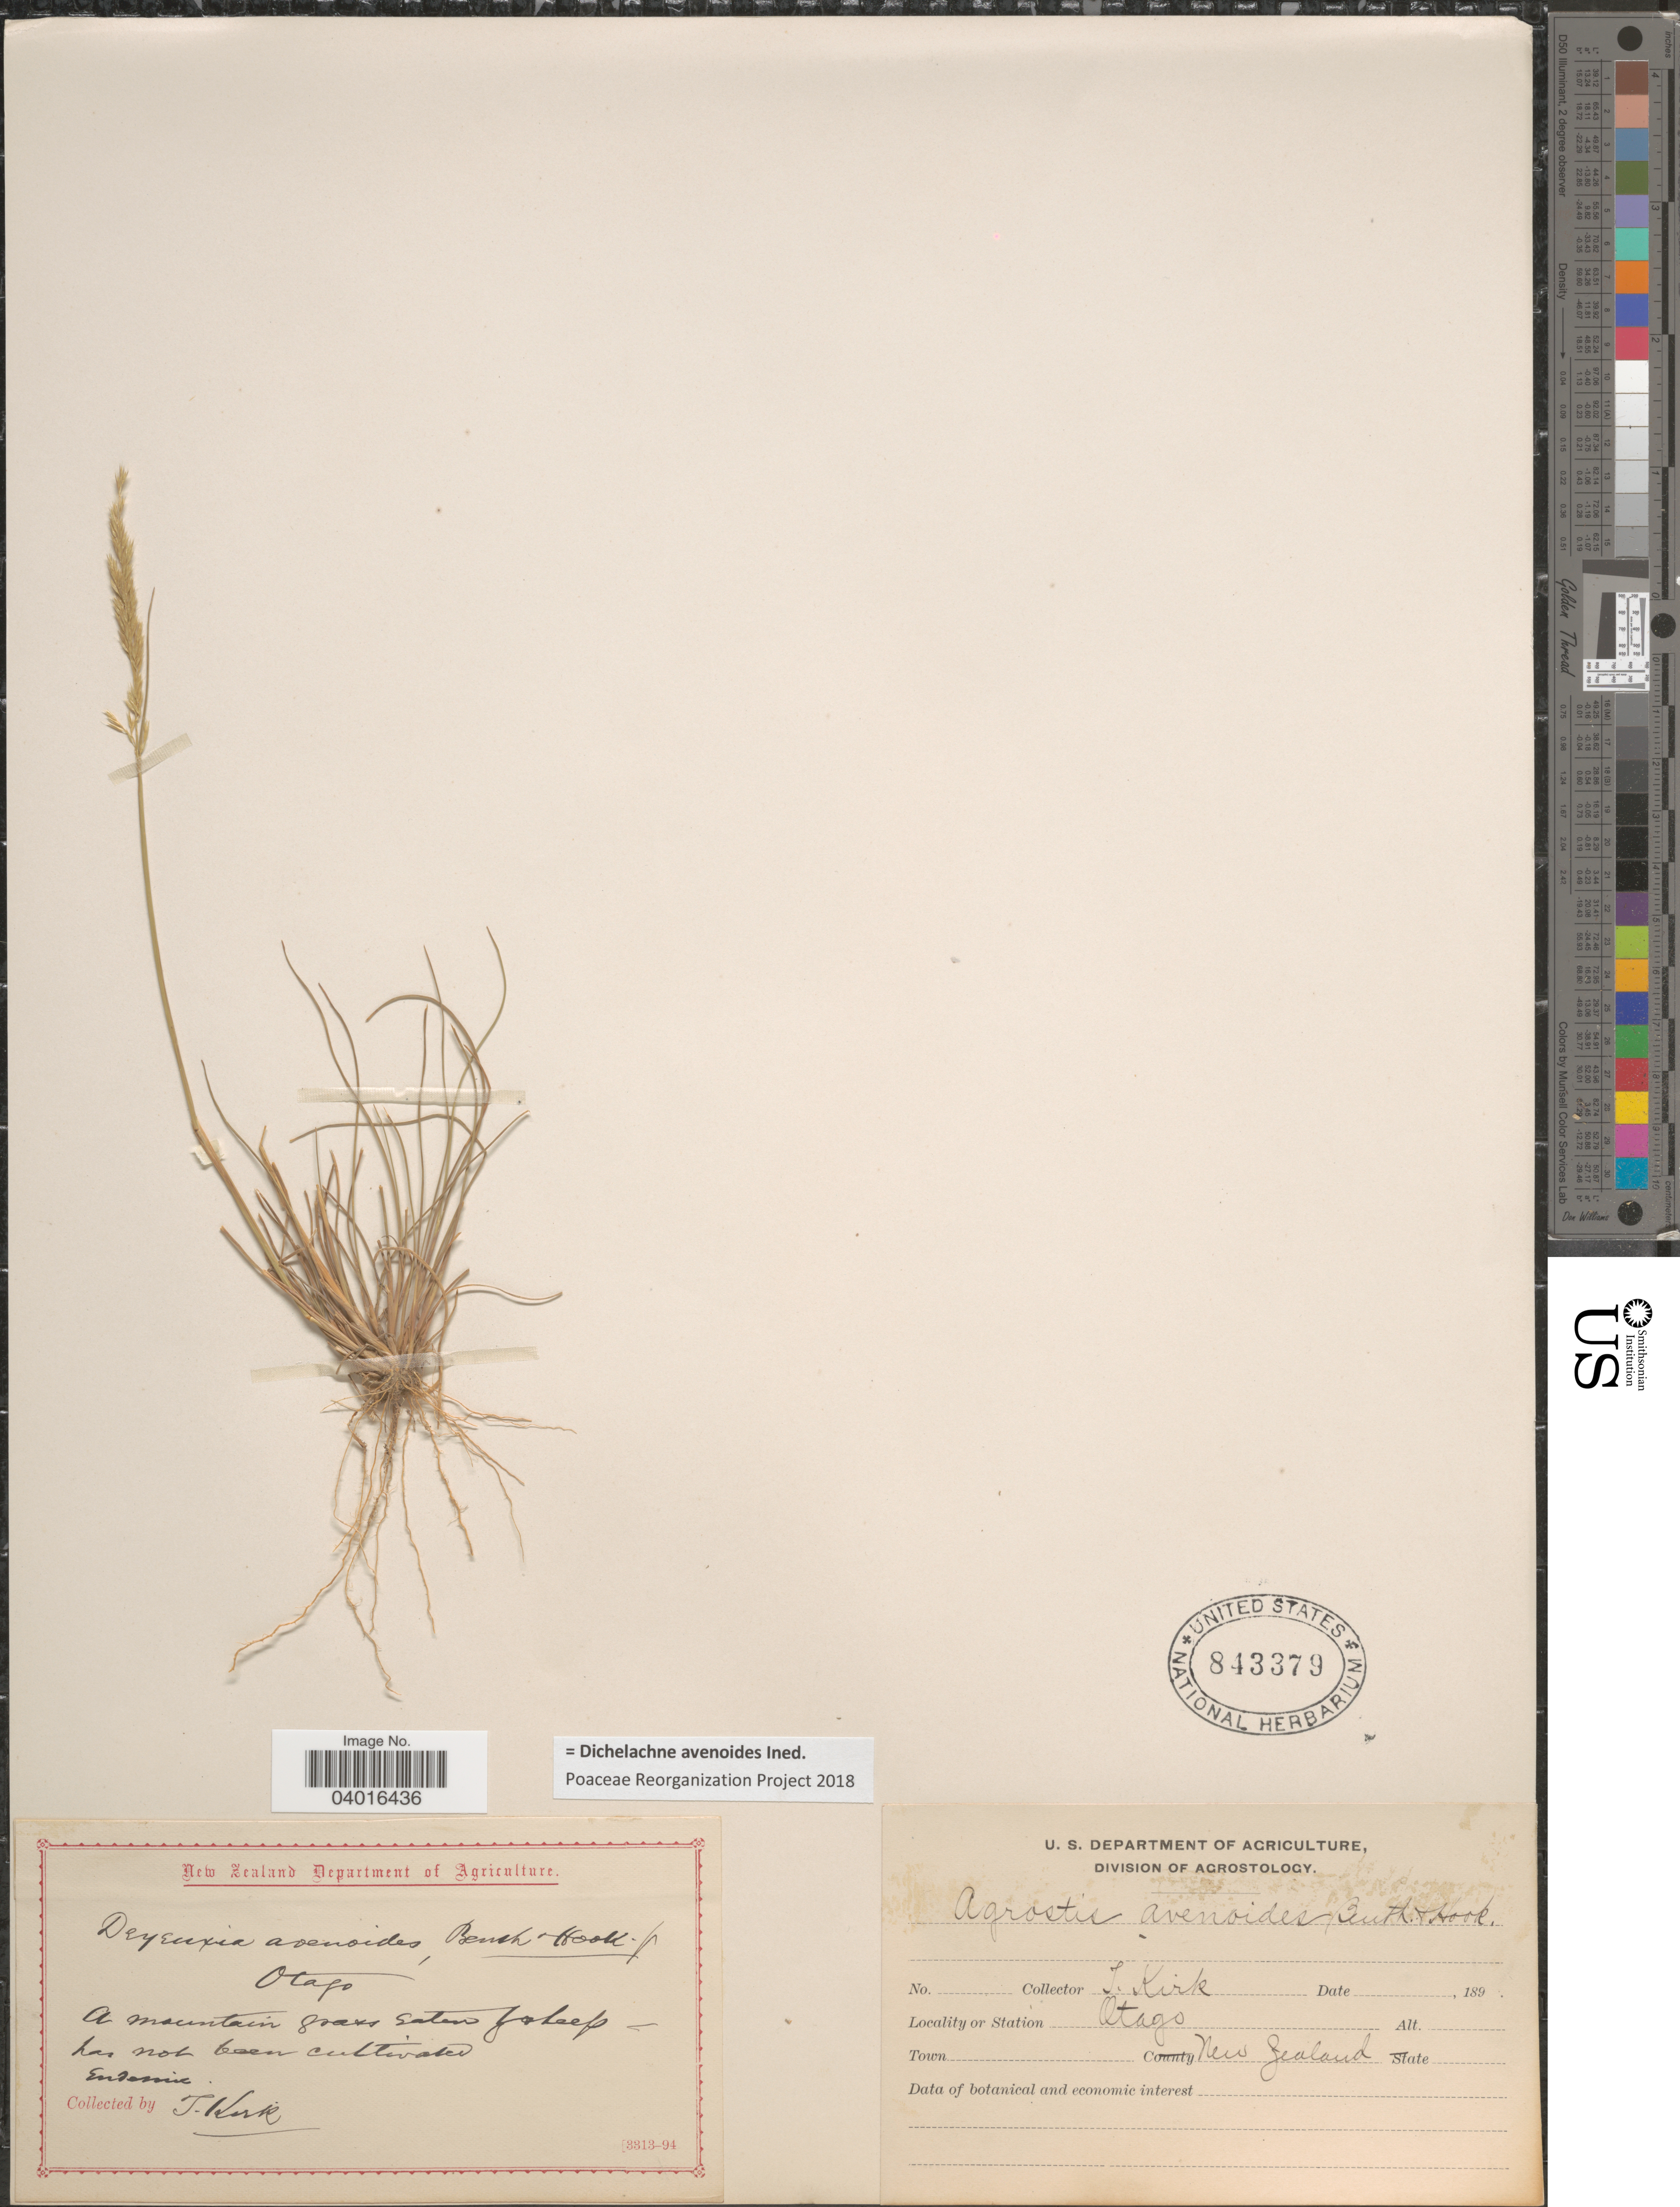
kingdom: Plantae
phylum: Tracheophyta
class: Liliopsida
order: Poales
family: Poaceae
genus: Pentapogon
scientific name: Pentapogon avenoides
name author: (Hook. f.) P.M. Peterson et al.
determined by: Wagner, W. L., (BOT), Smithsonian Institution - National Museum of Natural History (UNITED STATES)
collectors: T. Kirk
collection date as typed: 189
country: New Zealand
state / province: Otago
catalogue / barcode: US 843379